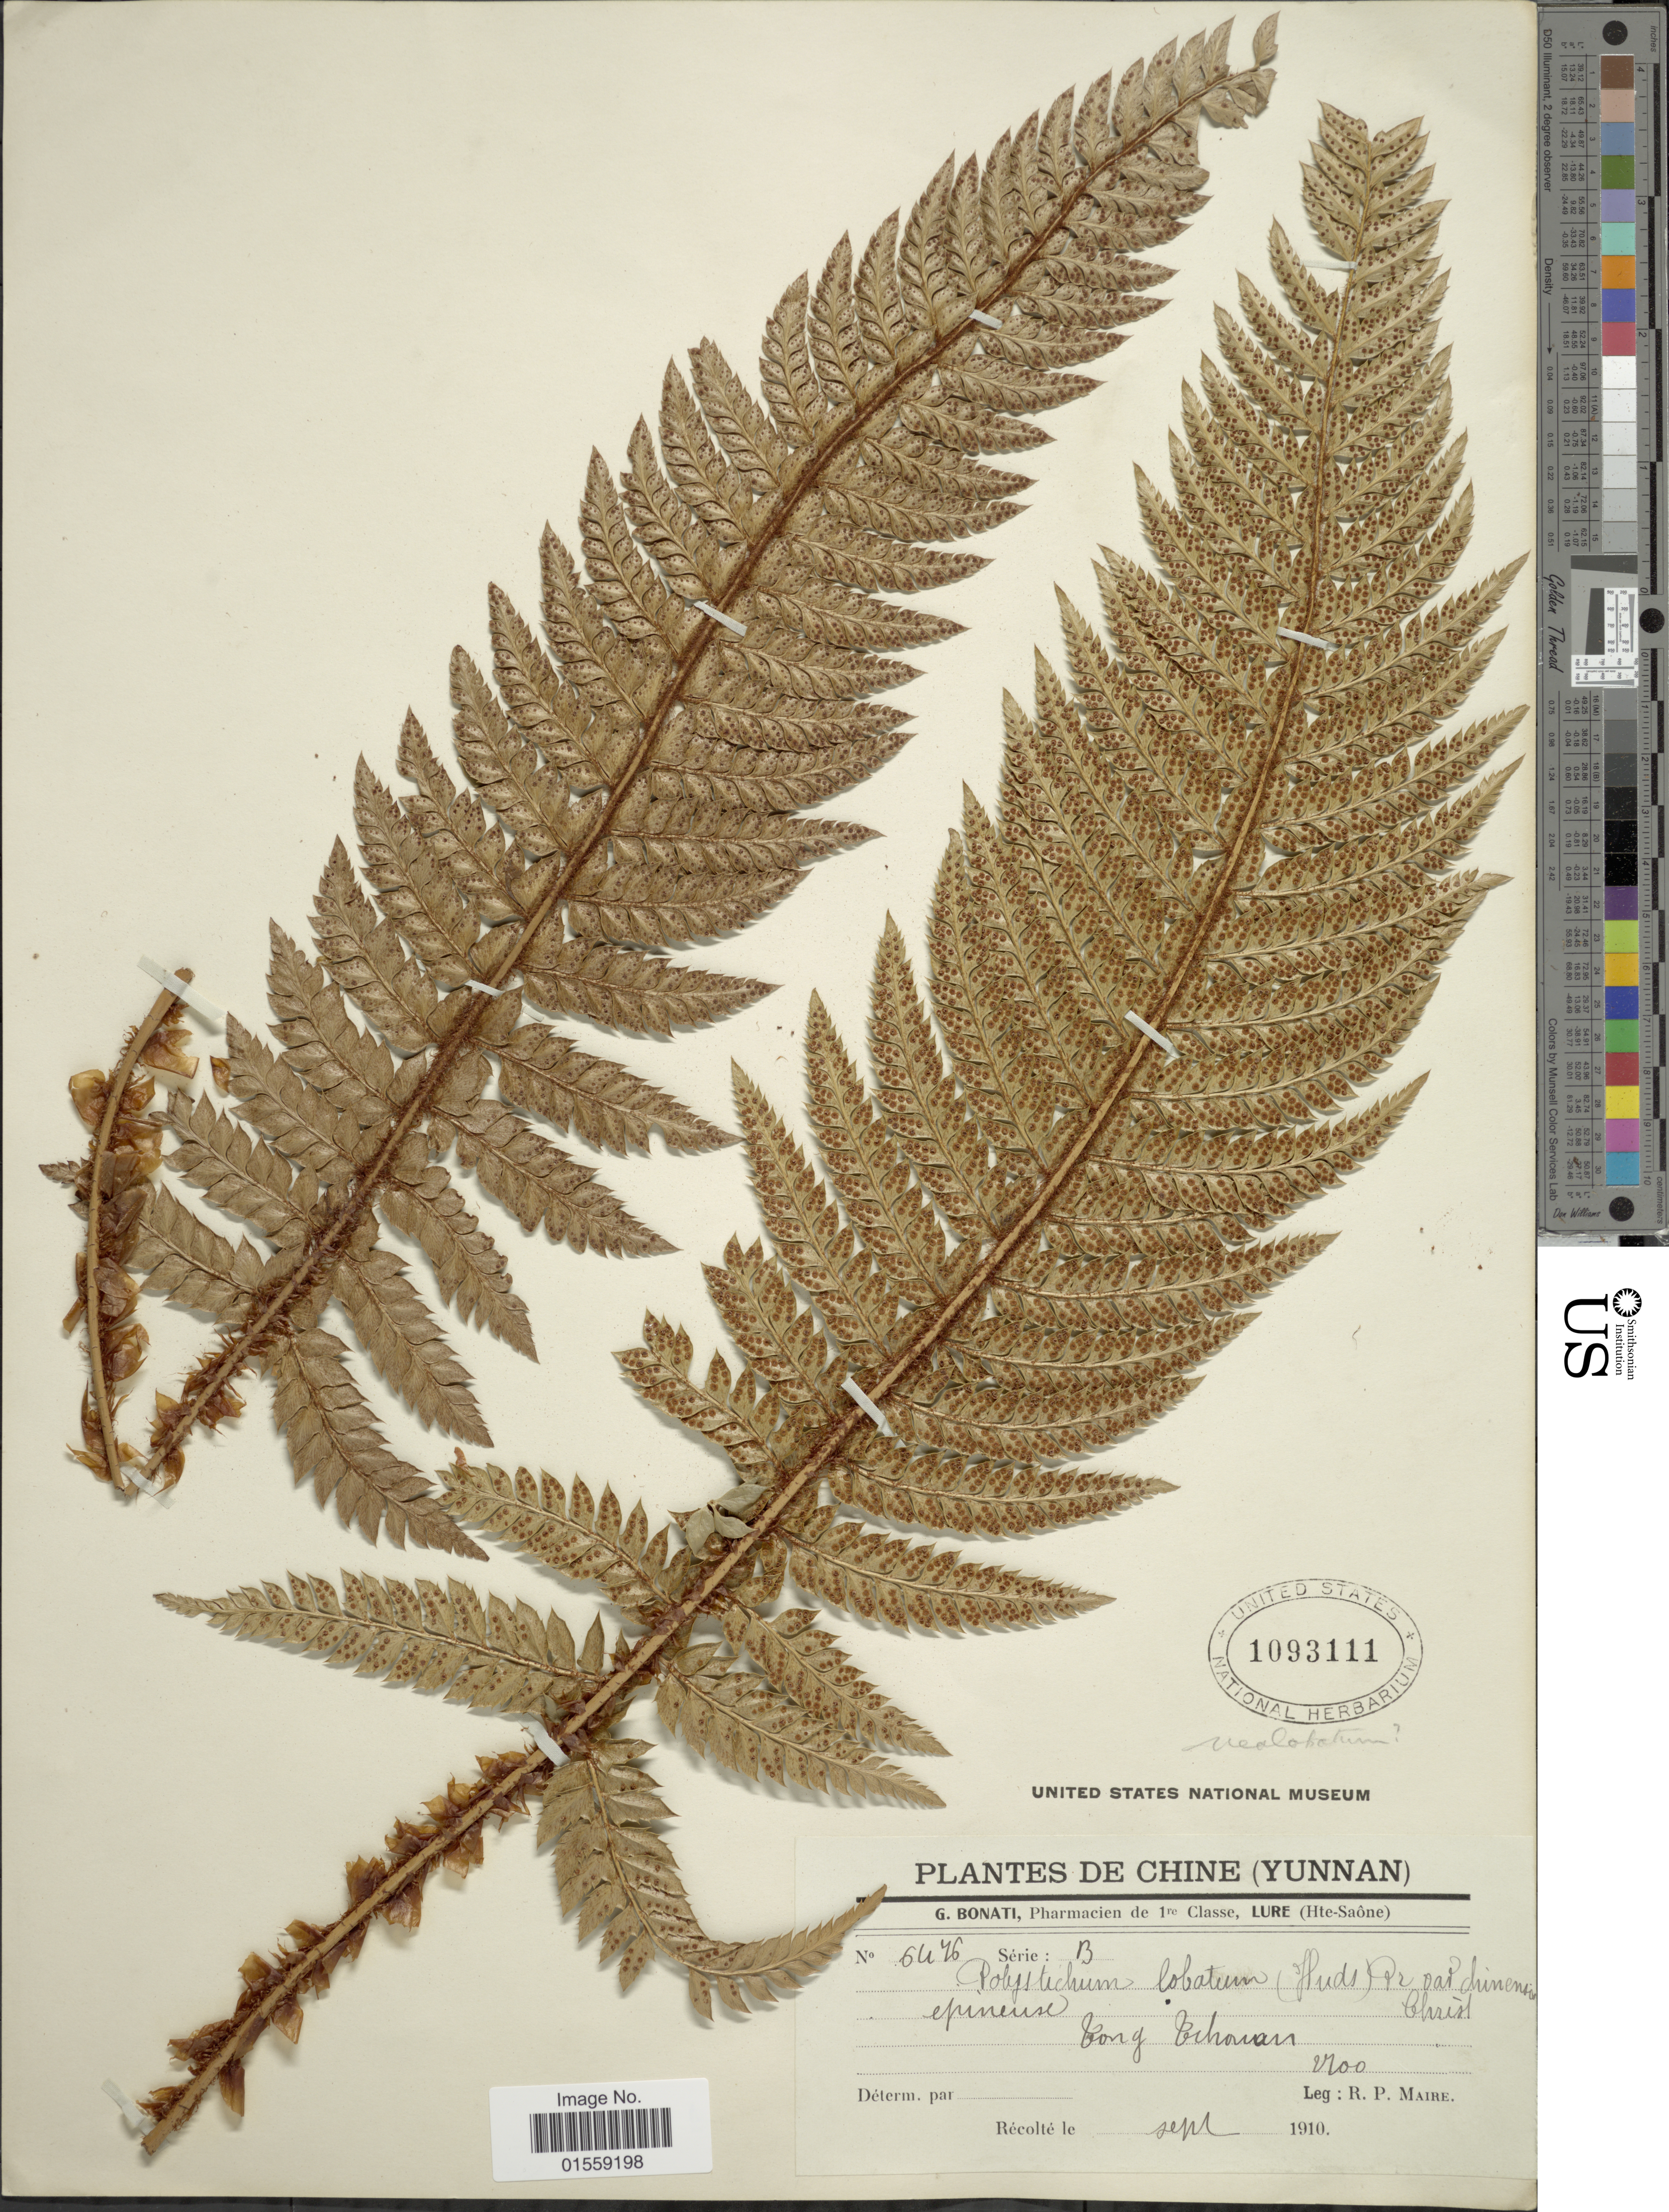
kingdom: Plantae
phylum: Tracheophyta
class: Polypodiopsida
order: Polypodiales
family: Dryopteridaceae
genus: Polystichum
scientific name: Polystichum lobatum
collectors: R.-P. Maire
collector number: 6446B*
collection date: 1910-09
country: China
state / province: Yunnan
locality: Chine (Yunnan), Bong Bihovan [interpreted]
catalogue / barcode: US 1093111